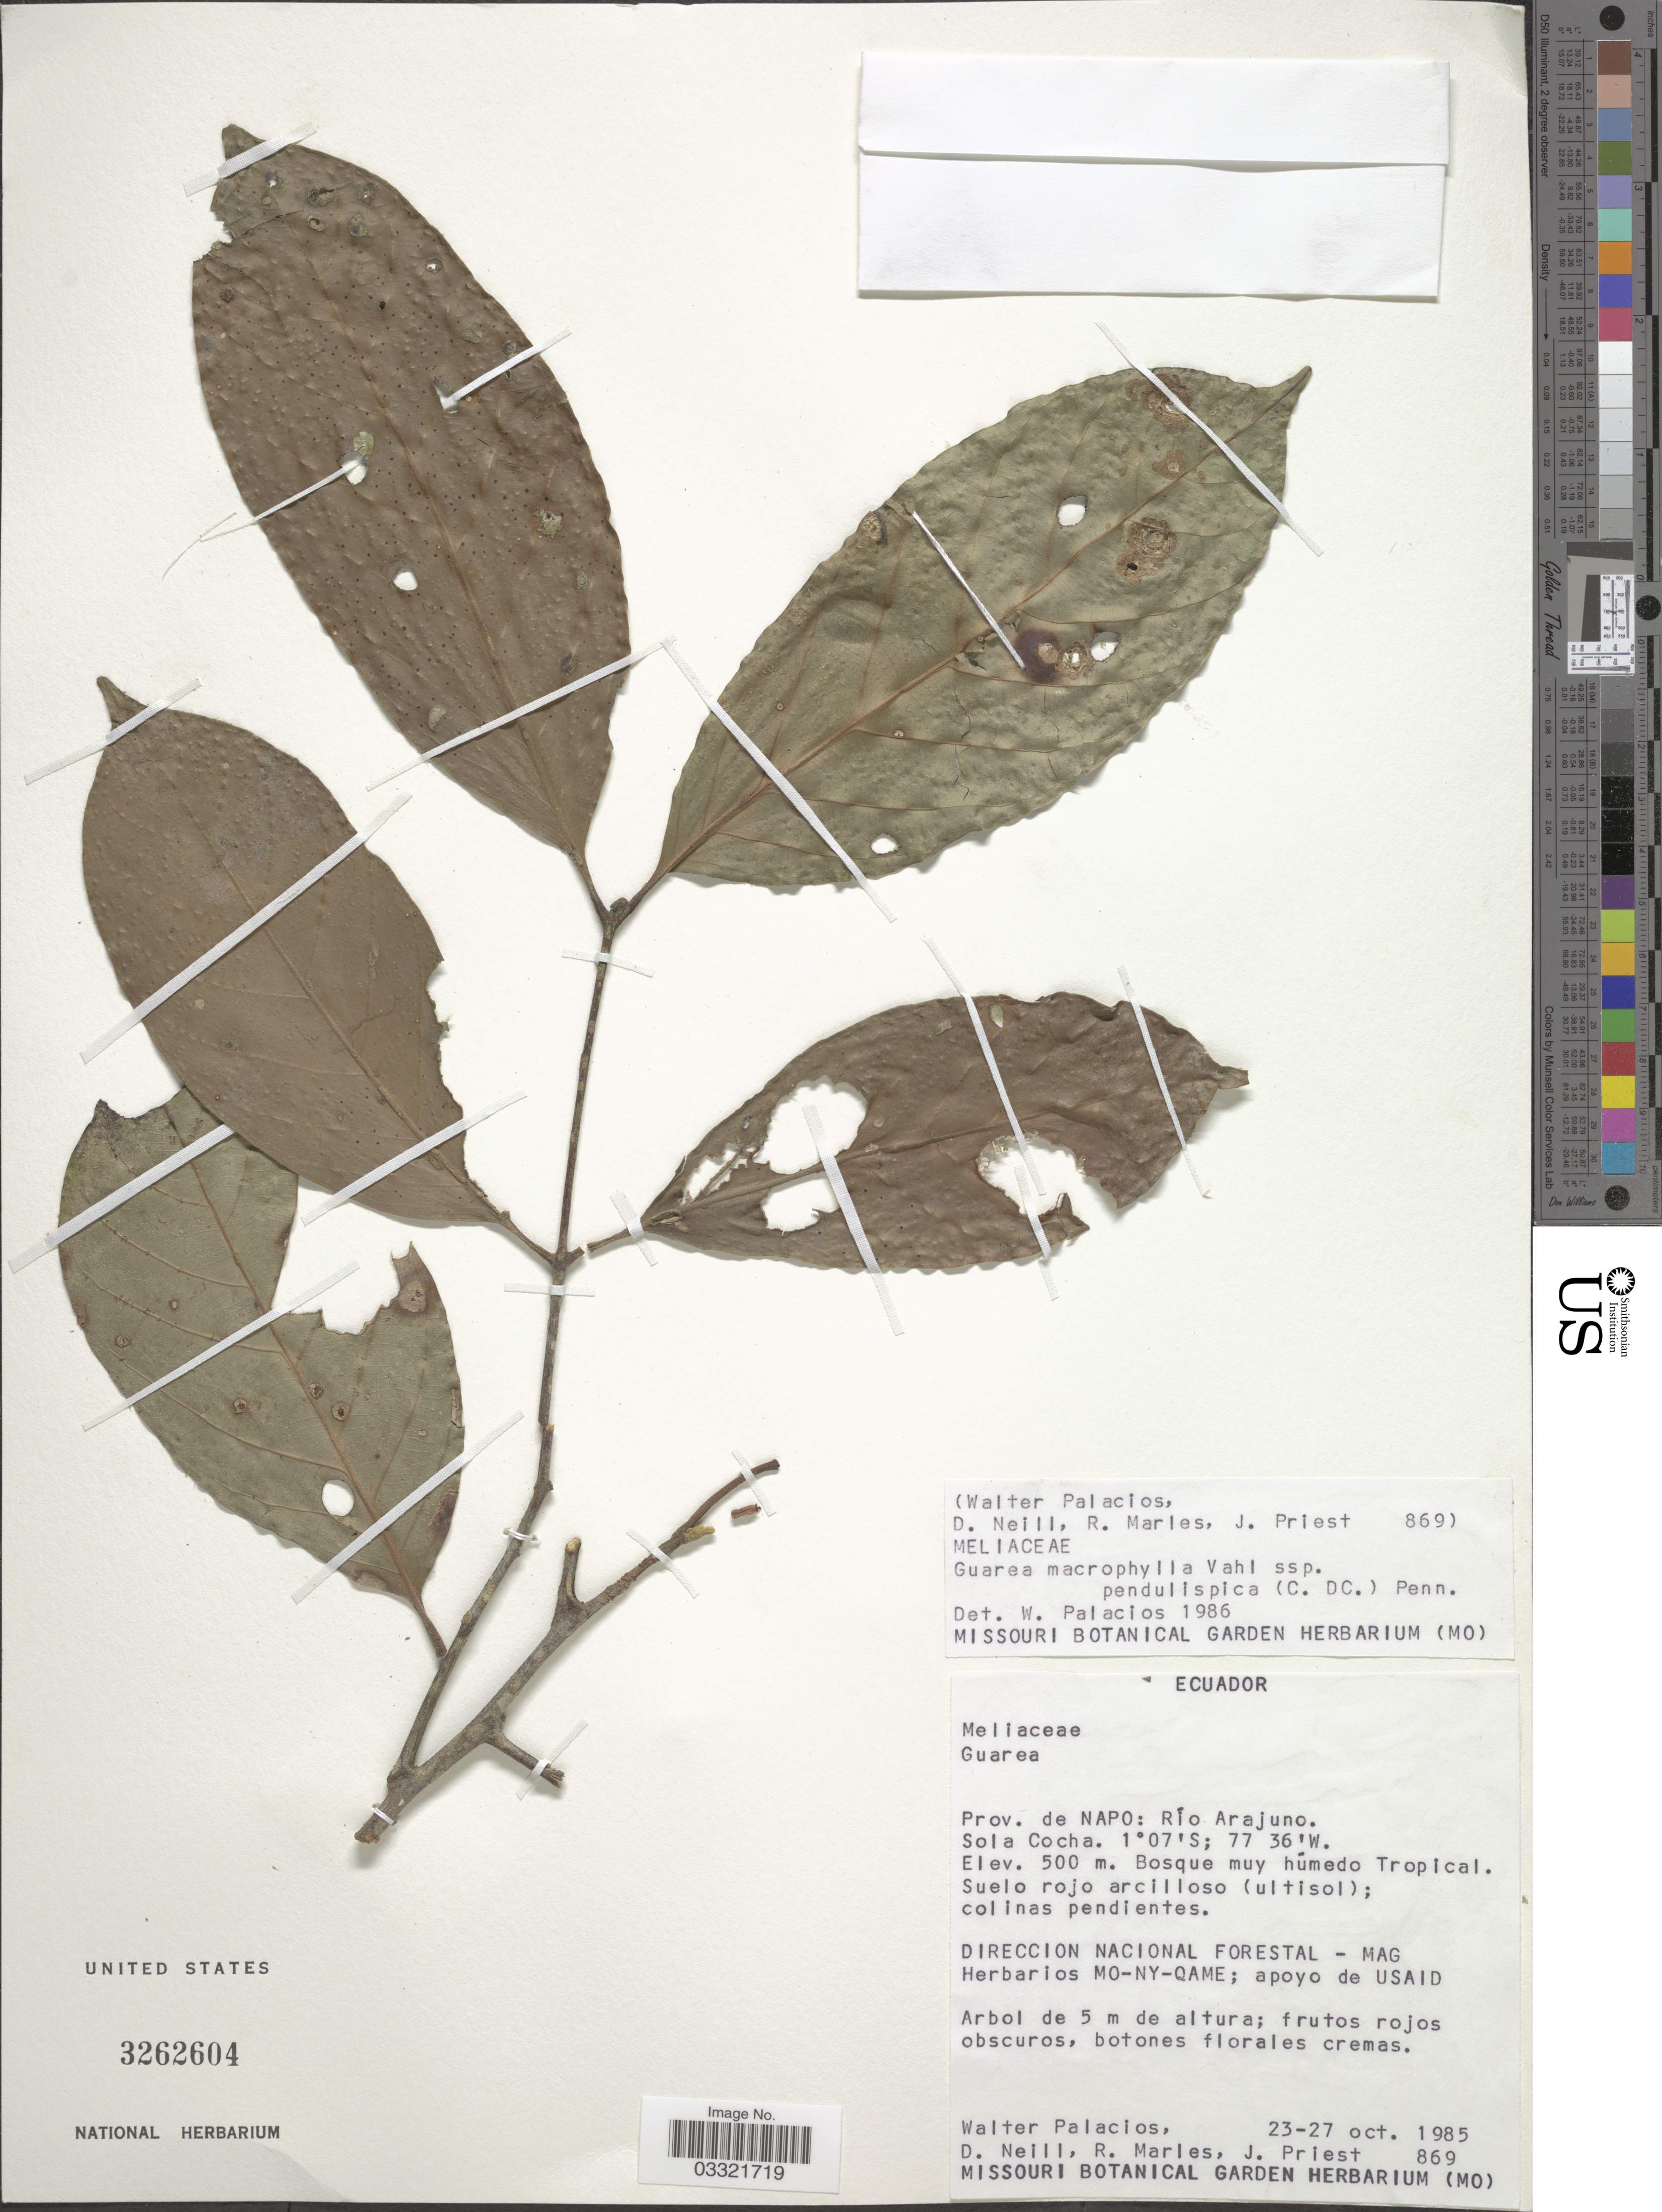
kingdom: Plantae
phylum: Tracheophyta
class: Magnoliopsida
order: Sapindales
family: Meliaceae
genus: Guarea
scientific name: Guarea macrophylla subsp. pendulispica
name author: (C. DC.) T.D. Penn.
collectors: W. Palacios, D. Neill, R. Marles & J. Priest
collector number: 869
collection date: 1985-10-23/1985-10-27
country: Ecuador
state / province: Napo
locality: Prov. de Napo: Río Arajuno. Sola Cocha.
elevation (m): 500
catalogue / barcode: US 3262604